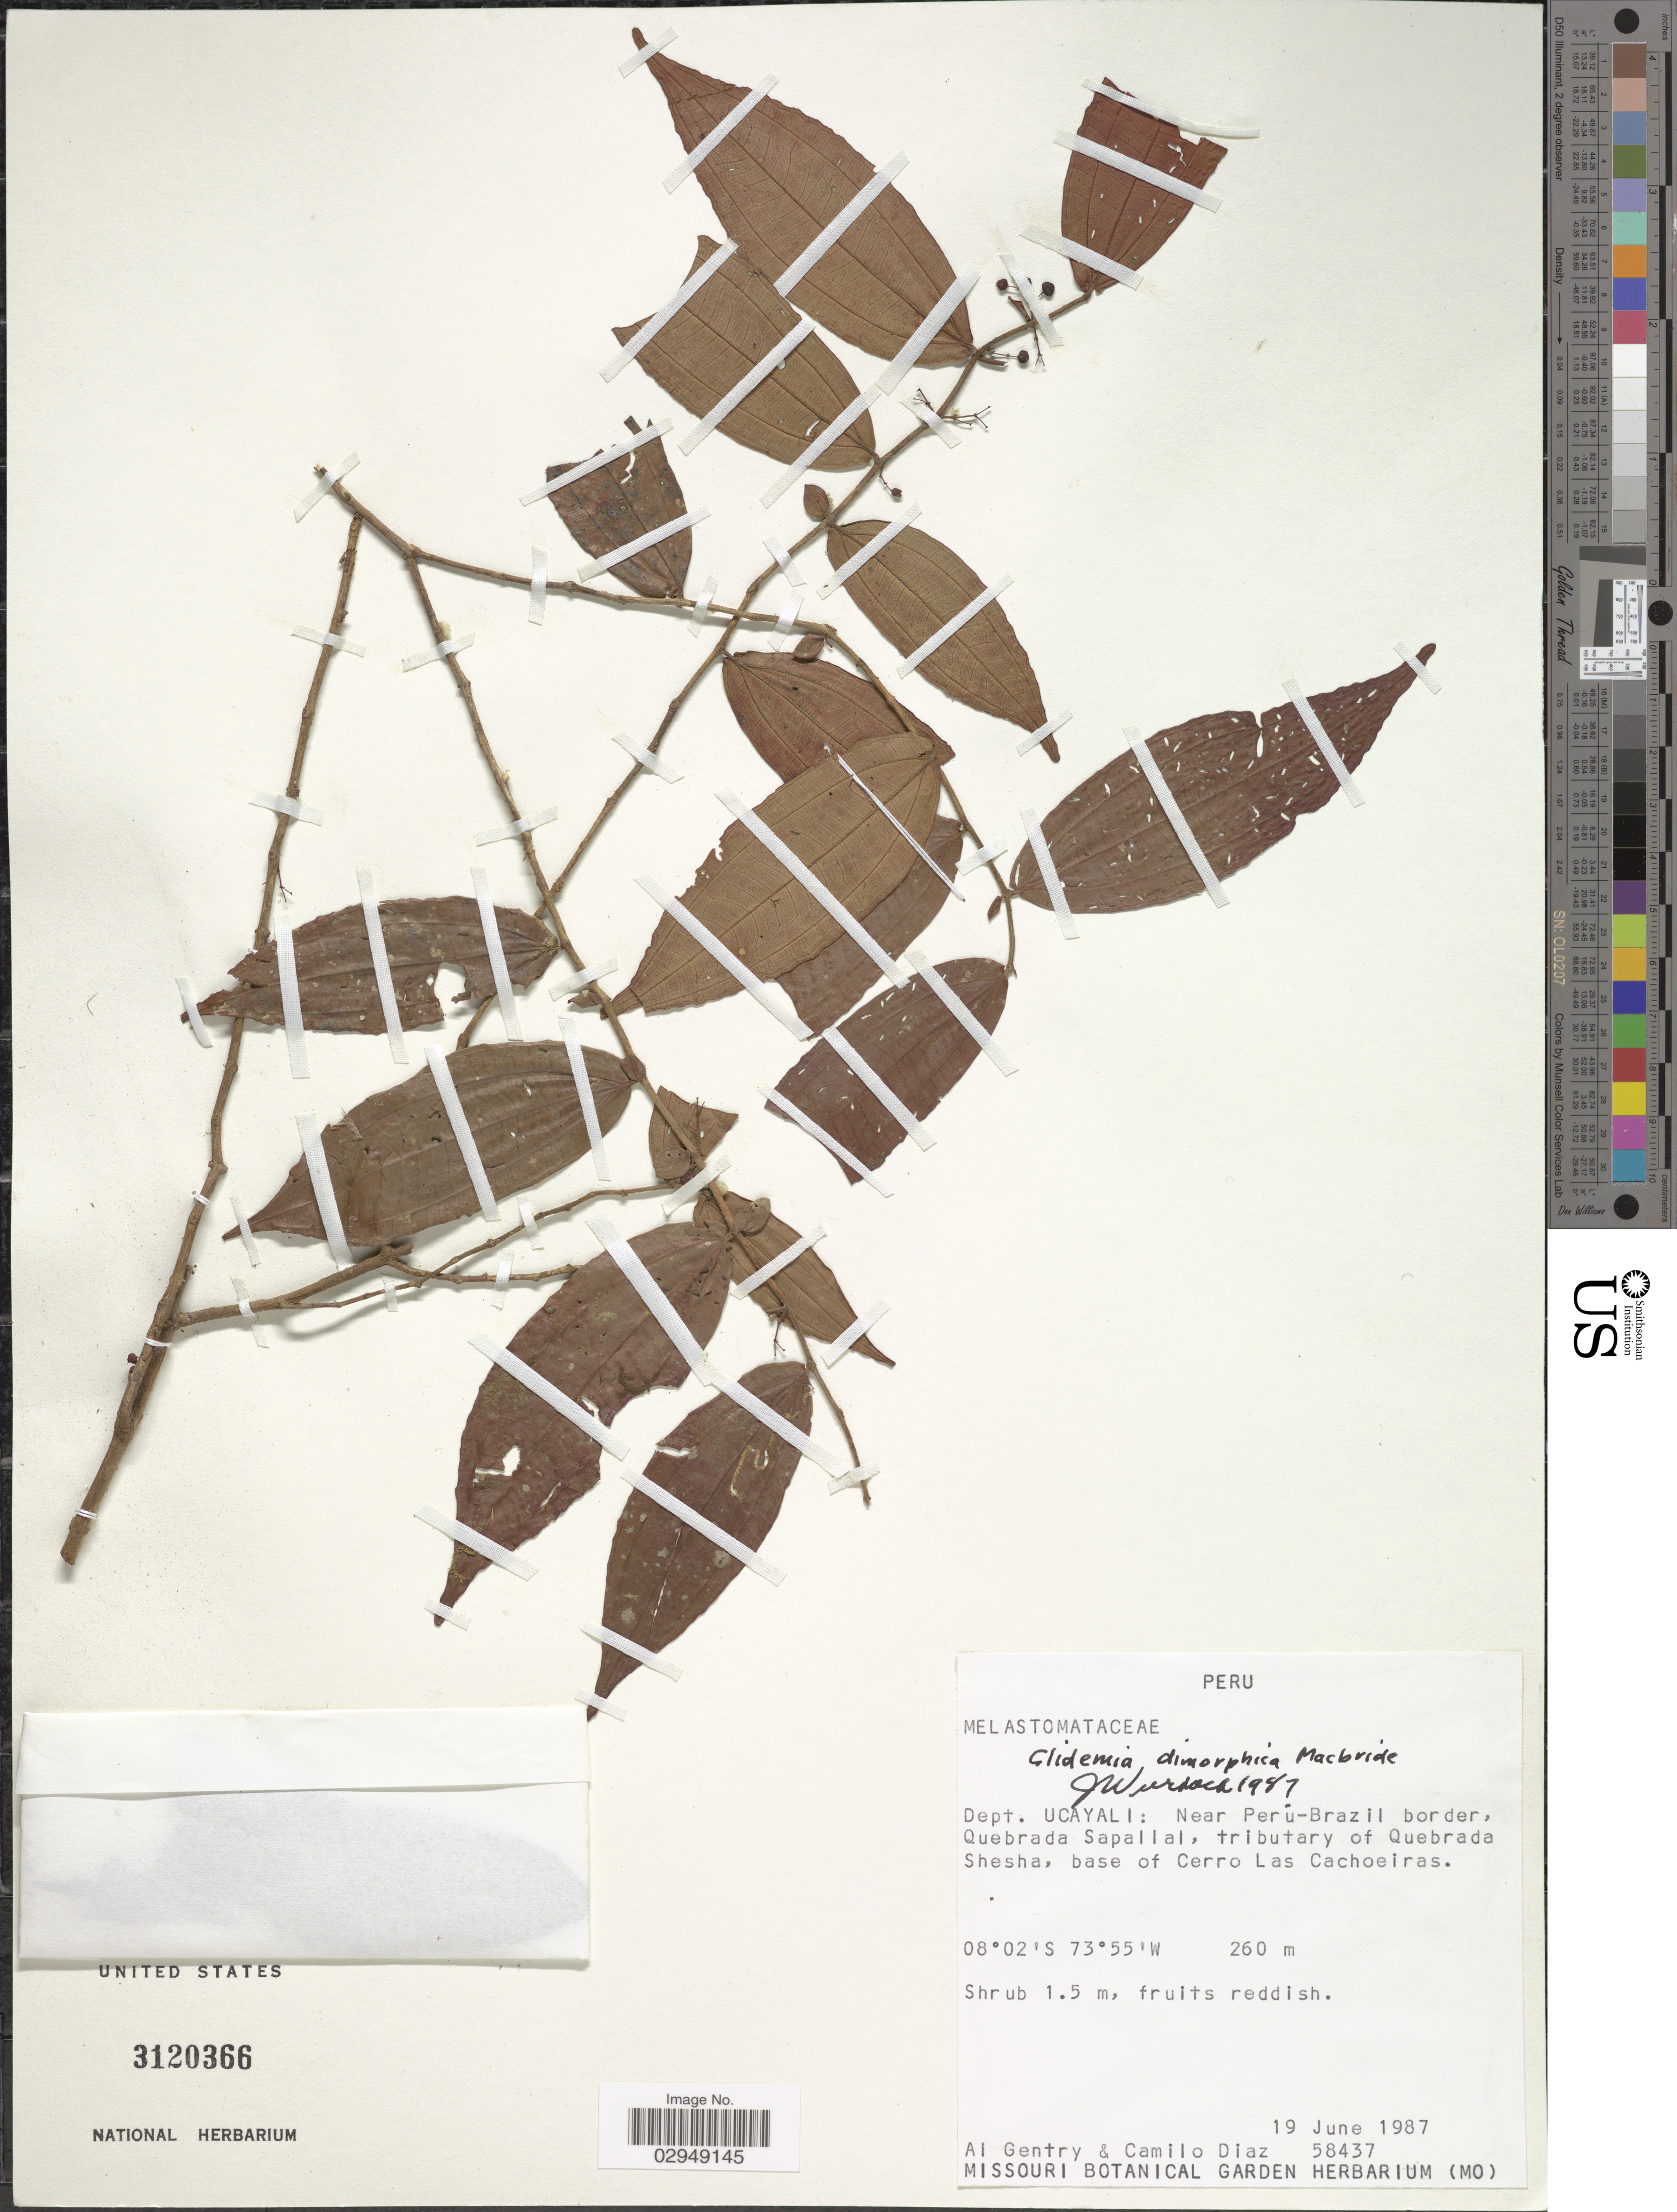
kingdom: Plantae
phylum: Tracheophyta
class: Magnoliopsida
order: Myrtales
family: Melastomataceae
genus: Clidemia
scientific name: Clidemia dimorphica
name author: J.F. Macbr.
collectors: A. H. Gentry & C. Díaz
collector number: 58437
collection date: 1987-06-19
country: Peru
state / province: Ucayali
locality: Dept. Ucayali, near Perú-Brazil border, Quebrada Sapallal, tributary of Quebrada Shesha, base of Cerro Las Cachoeiras.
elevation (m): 260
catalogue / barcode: US 3120366